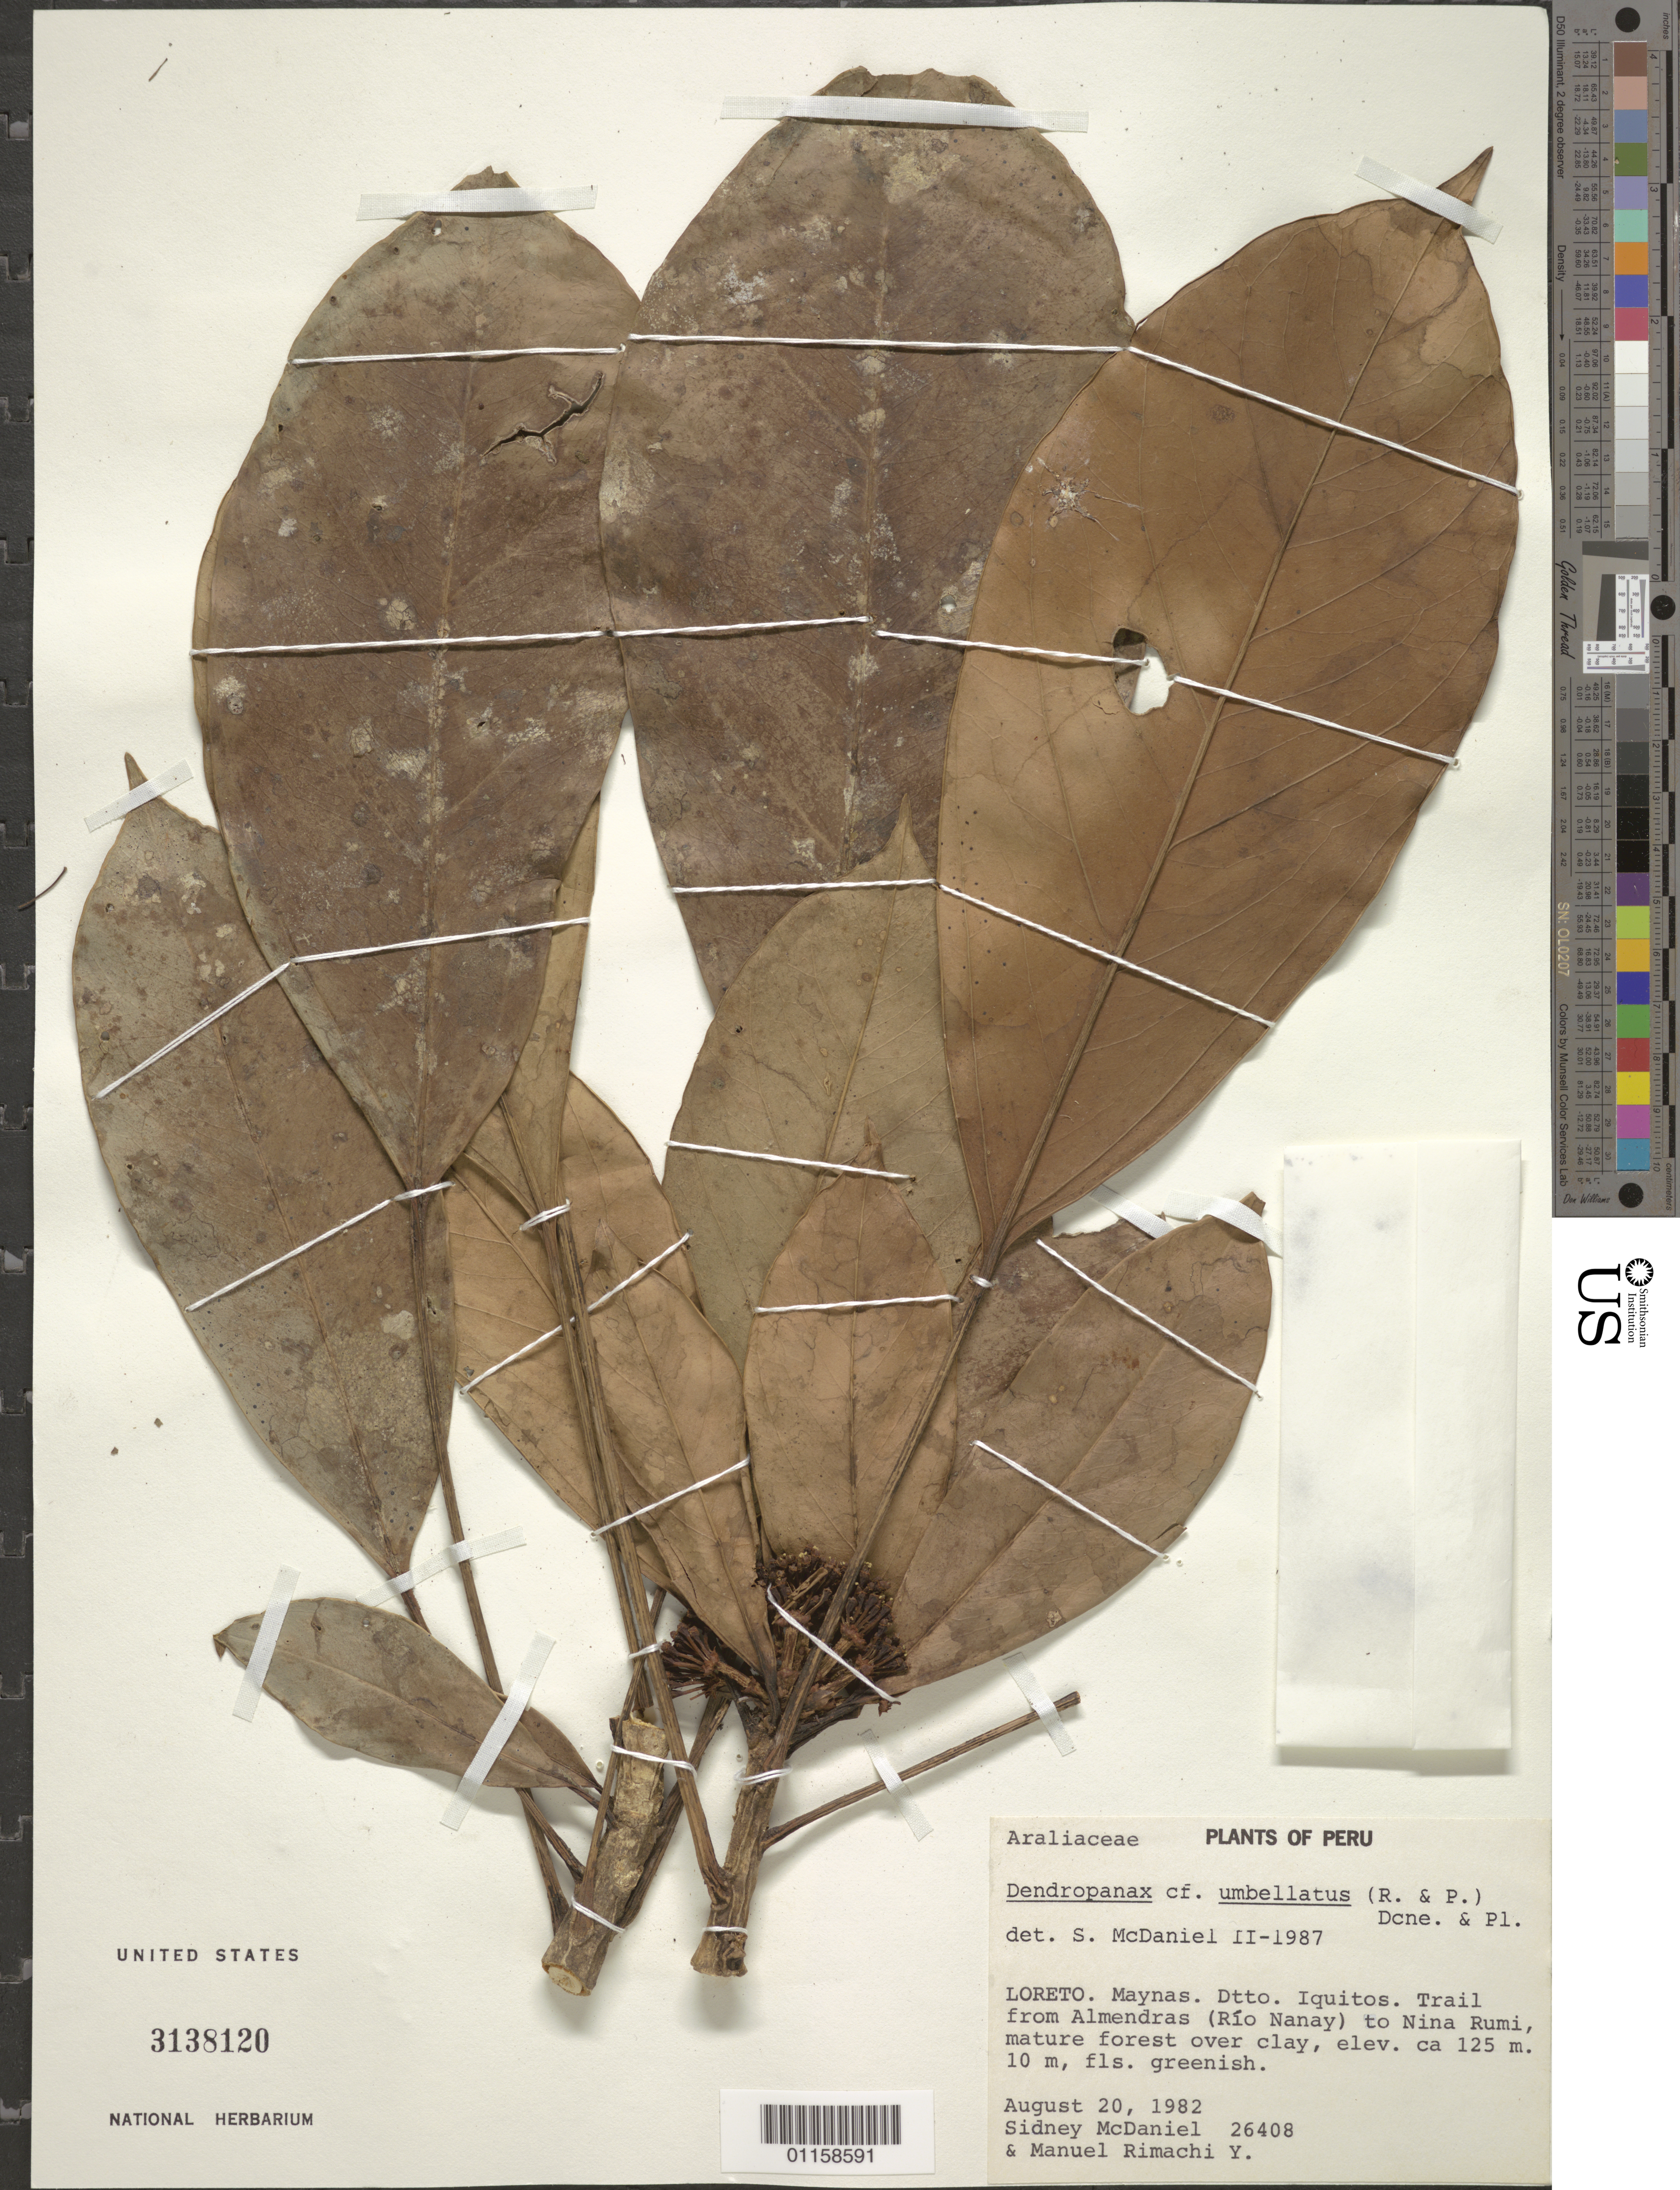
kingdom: Plantae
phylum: Tracheophyta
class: Magnoliopsida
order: Apiales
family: Araliaceae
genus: Dendropanax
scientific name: Dendropanax umbellatus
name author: (Ruiz & Pav.) J.F. Macbr.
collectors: S. McDaniel & M. Rimachi Y.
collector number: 26408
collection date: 1982-08-20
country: Peru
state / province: Loreto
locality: Dtto. Iquitos. Trail from Almendras to Nina Rumi.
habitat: Forest.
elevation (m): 125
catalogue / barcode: US 3138120